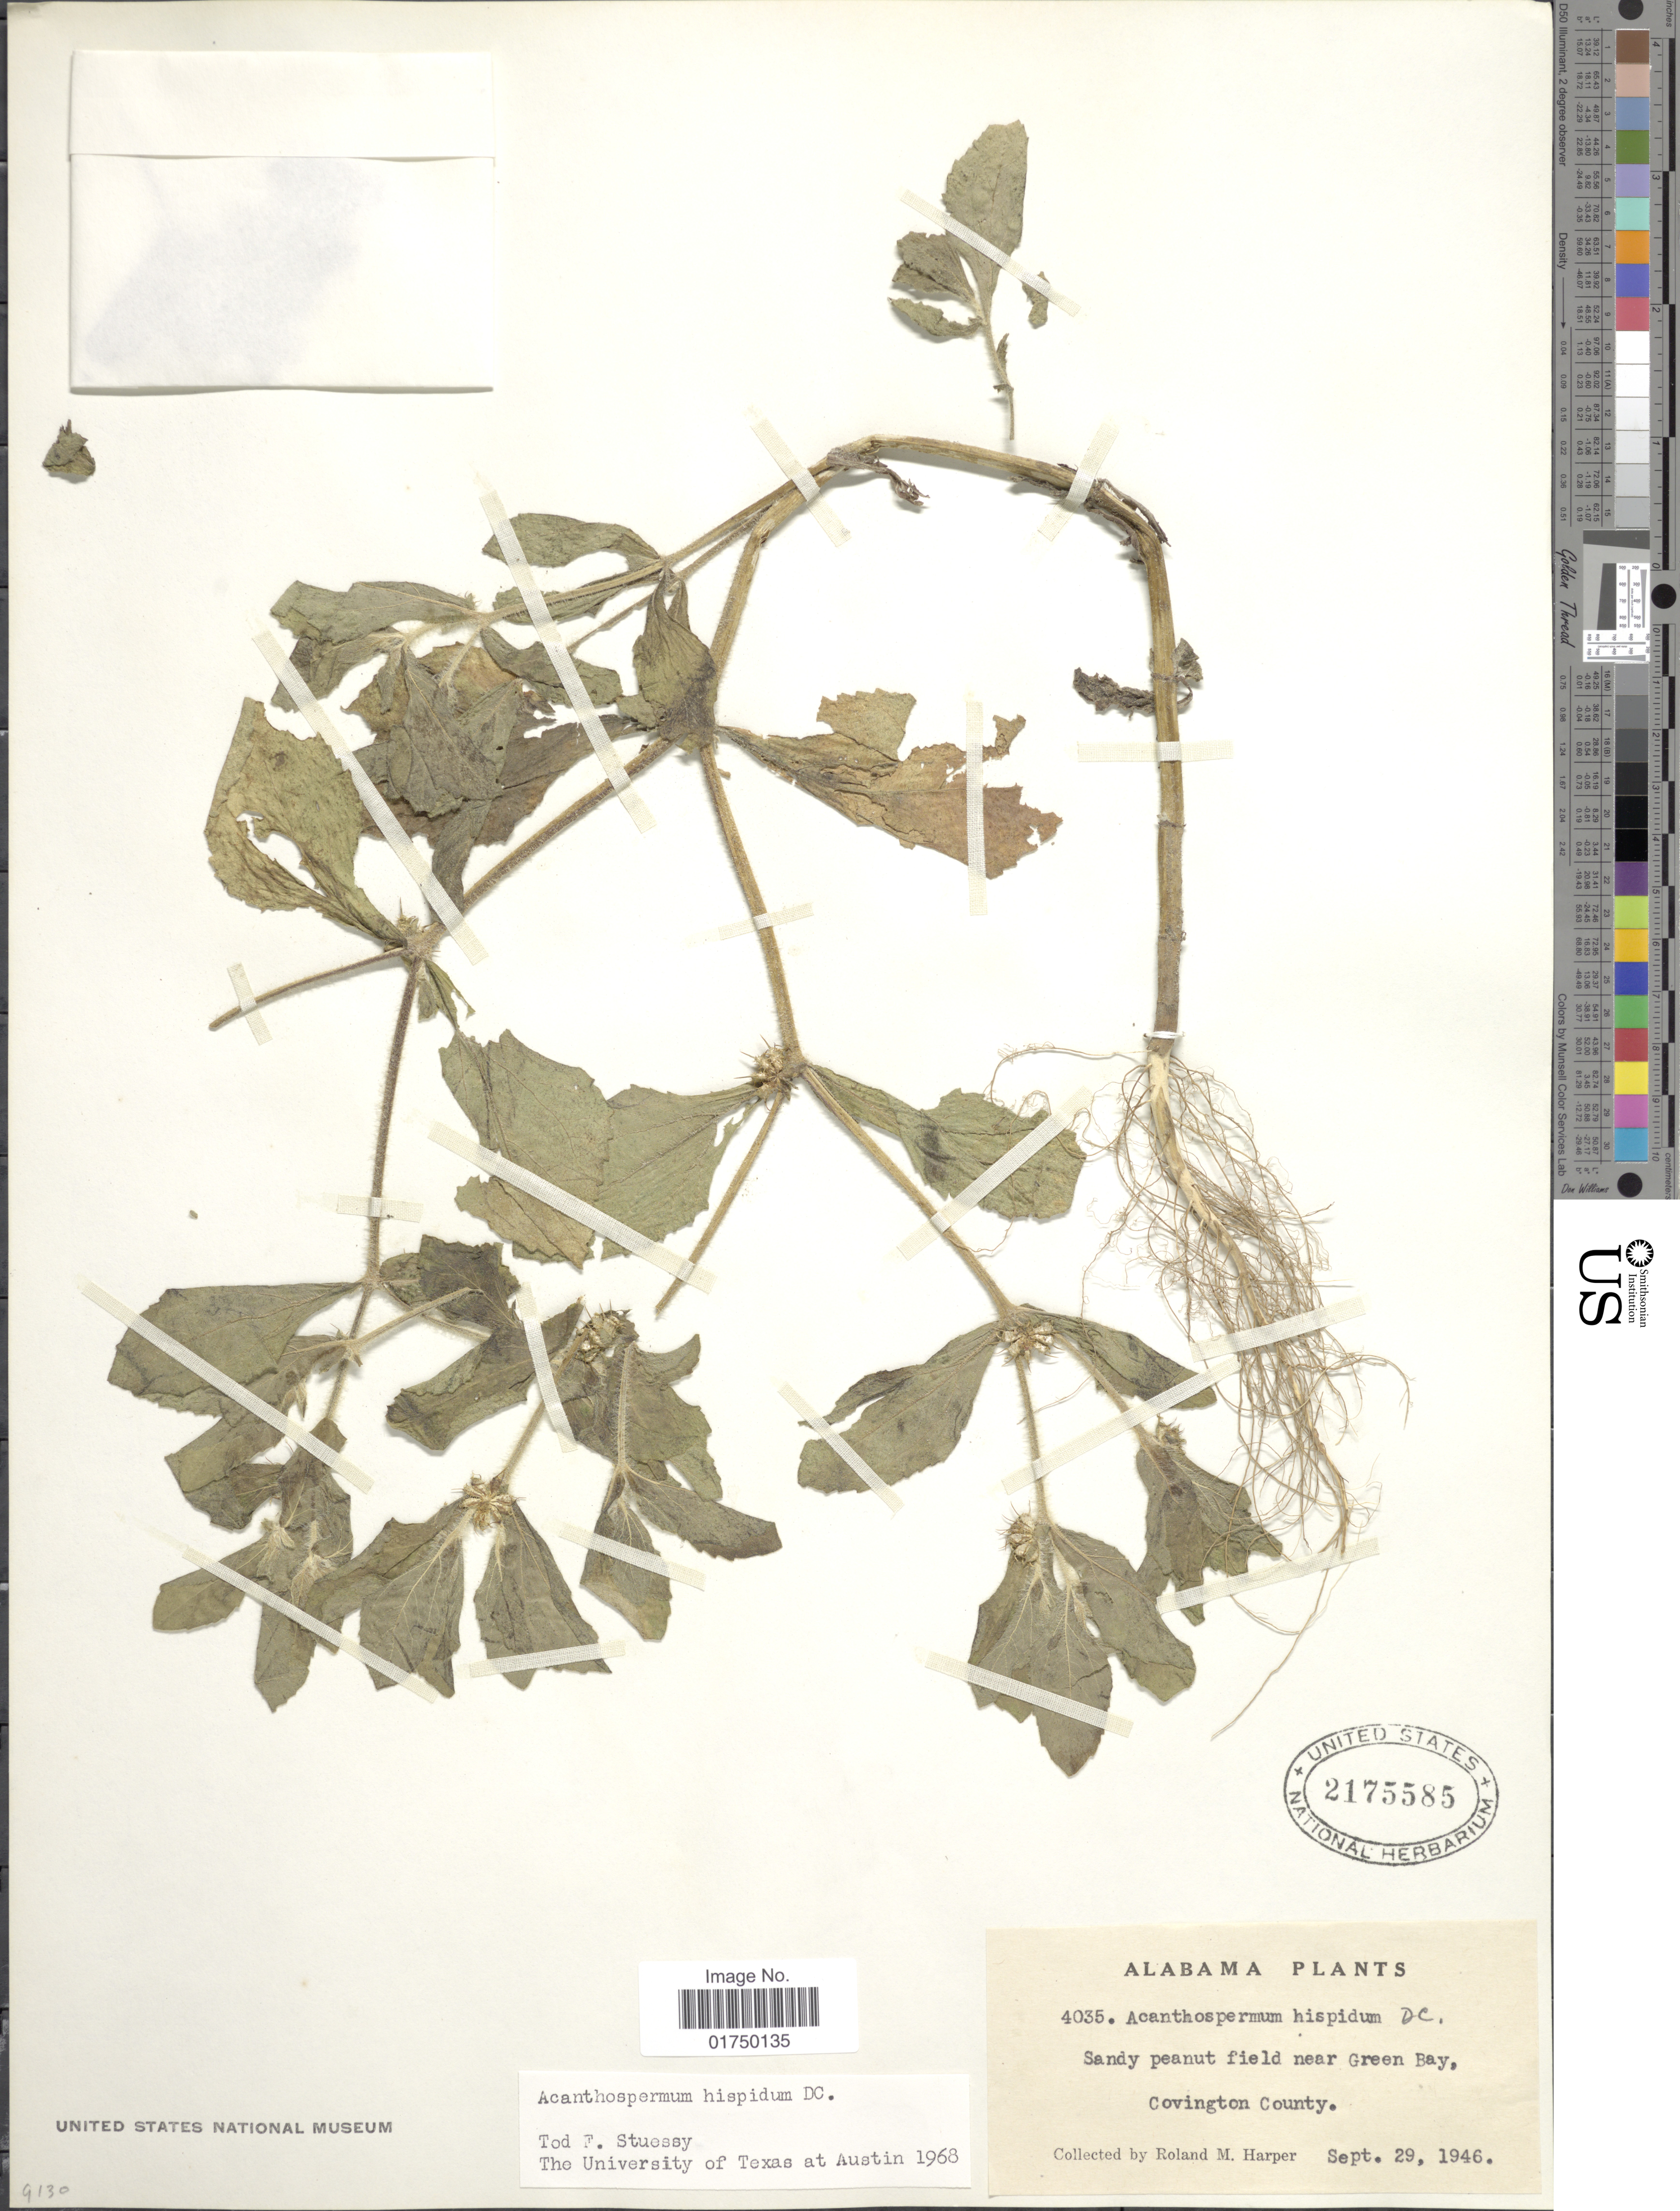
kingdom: Plantae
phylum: Tracheophyta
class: Magnoliopsida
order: Asterales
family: Asteraceae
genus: Acanthospermum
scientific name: Acanthospermum hispidum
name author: DC.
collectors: R. M. Harper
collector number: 4035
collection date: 1946-09-29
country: United States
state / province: Alabama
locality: Sandy peanut field near Green Bay, Covington County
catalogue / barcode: US 2175585